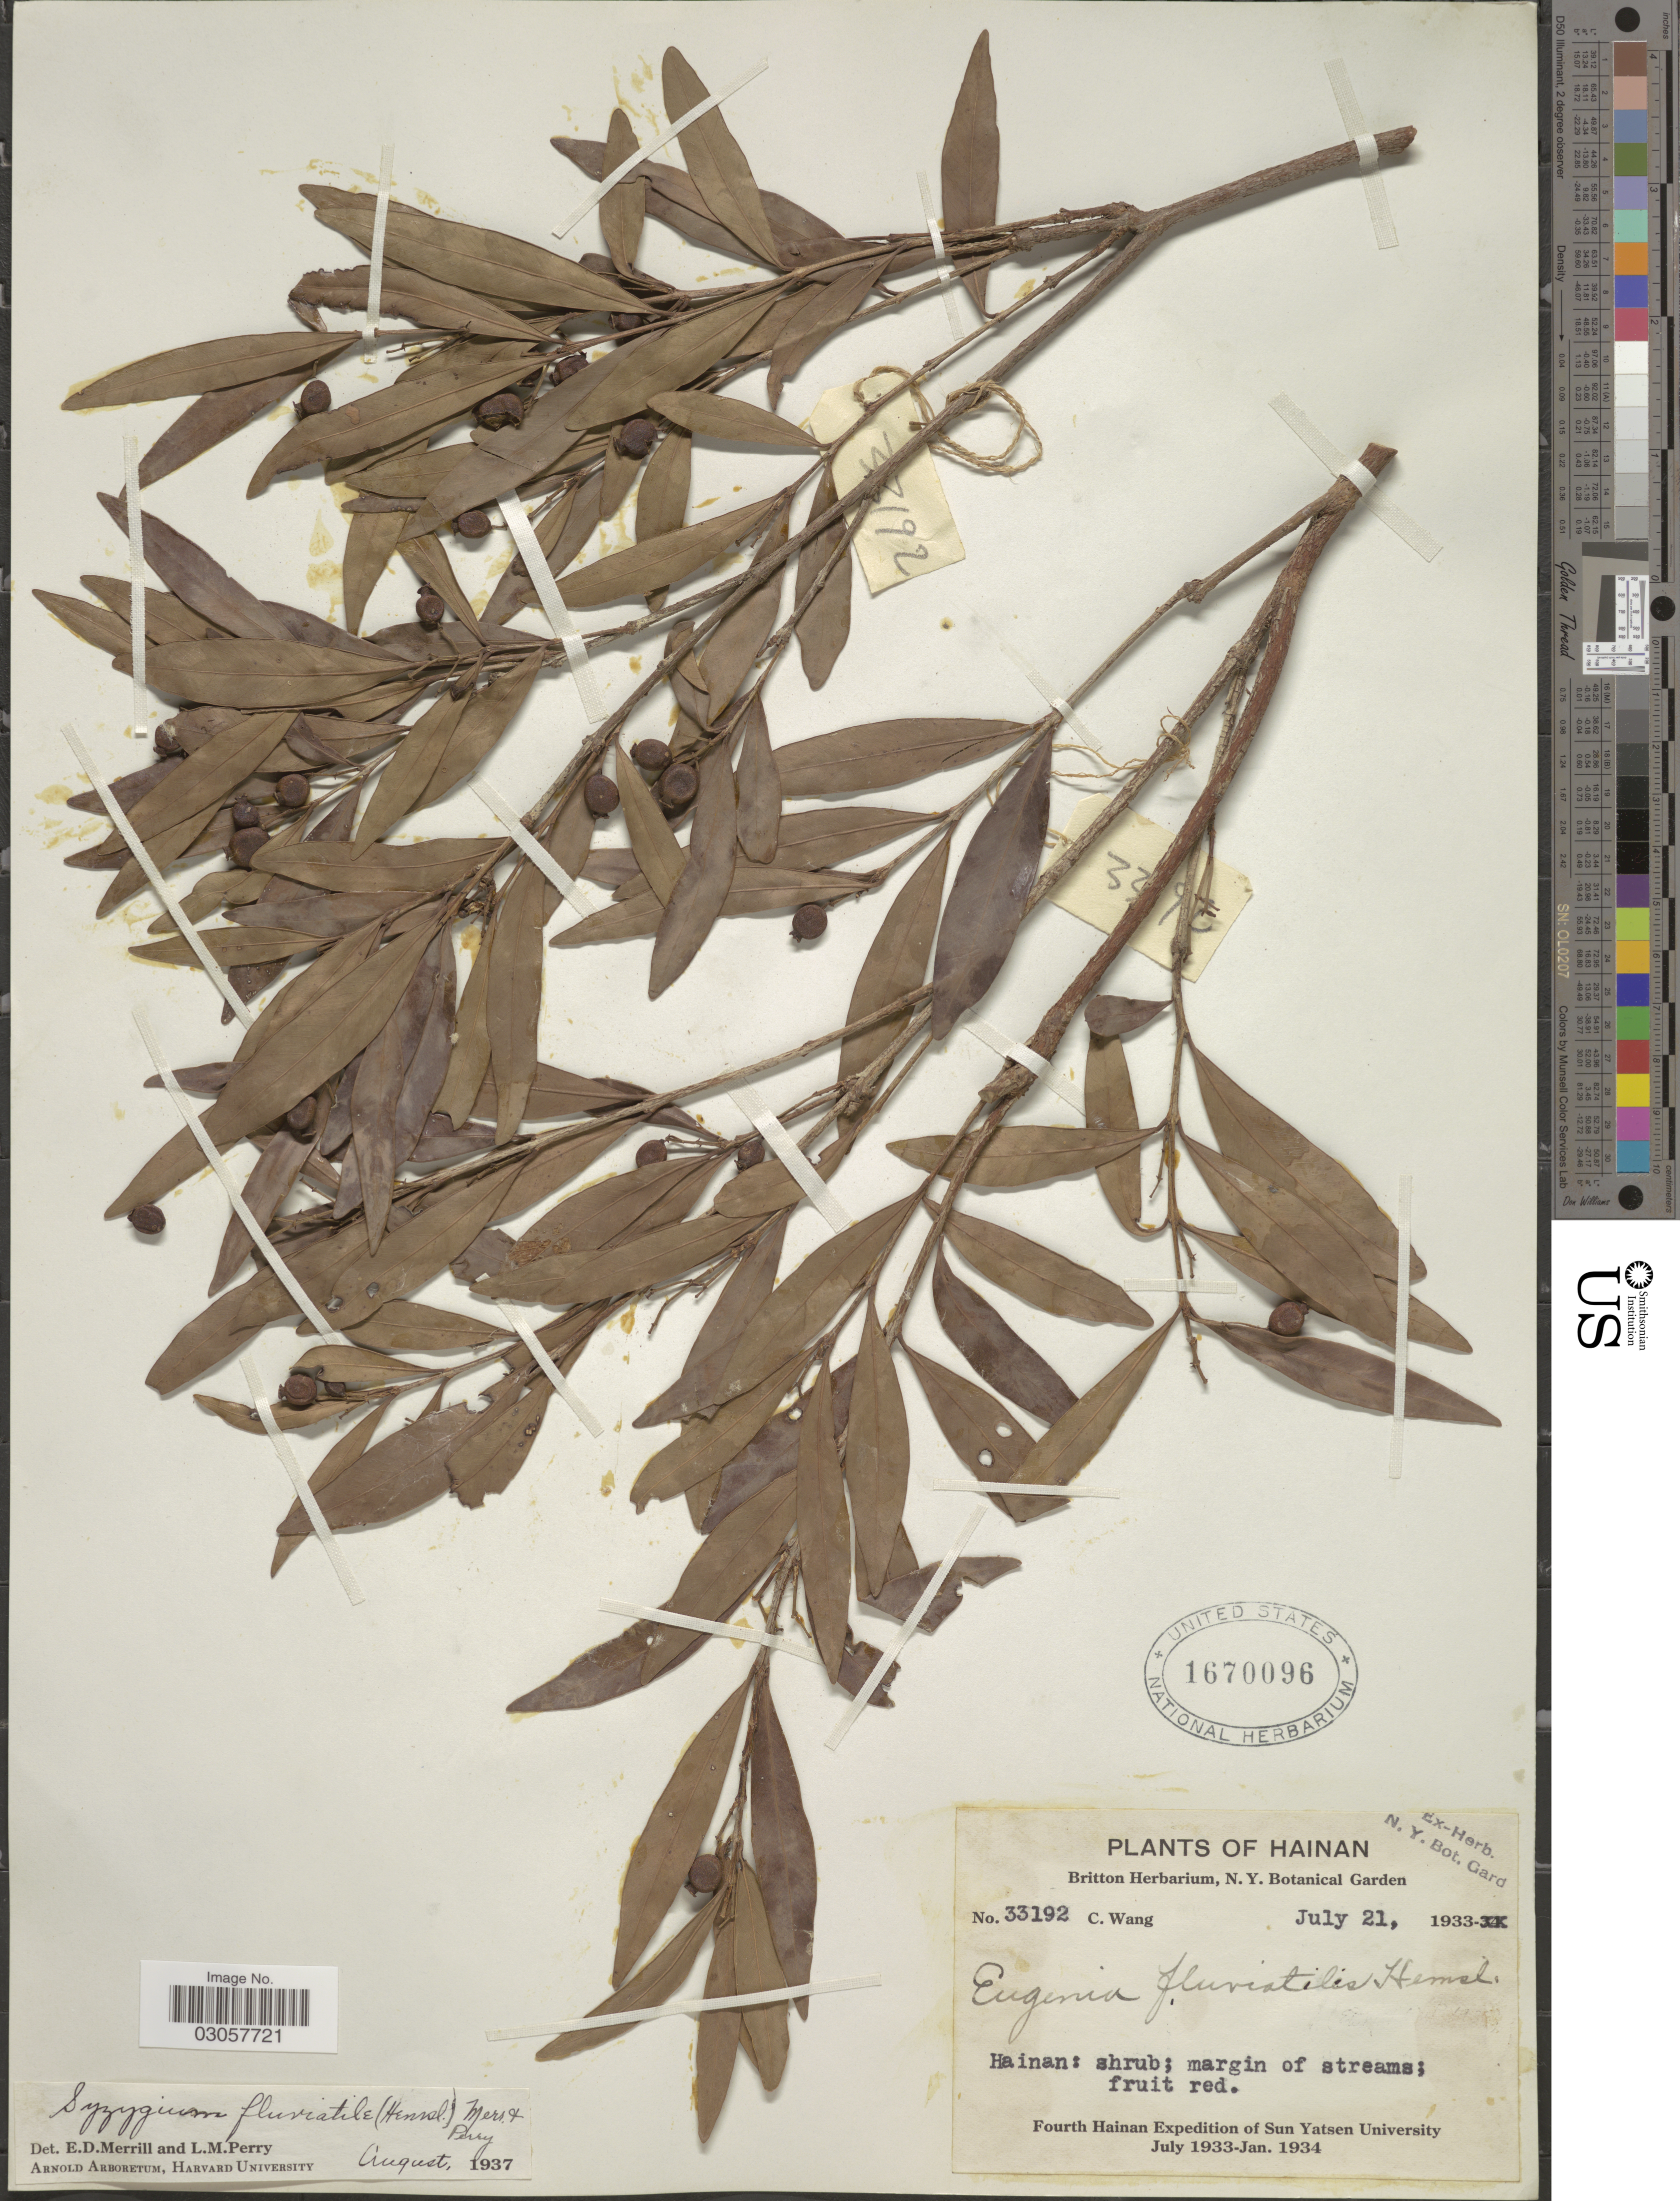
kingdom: Plantae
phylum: Tracheophyta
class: Magnoliopsida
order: Myrtales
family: Myrtaceae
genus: Syzygium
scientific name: Syzygium fluviatile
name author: (Hemsl.) Merr. & L.M. Perry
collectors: C. Wang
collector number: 33192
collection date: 1933-07-21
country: China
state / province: Hainan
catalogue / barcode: US 1670096